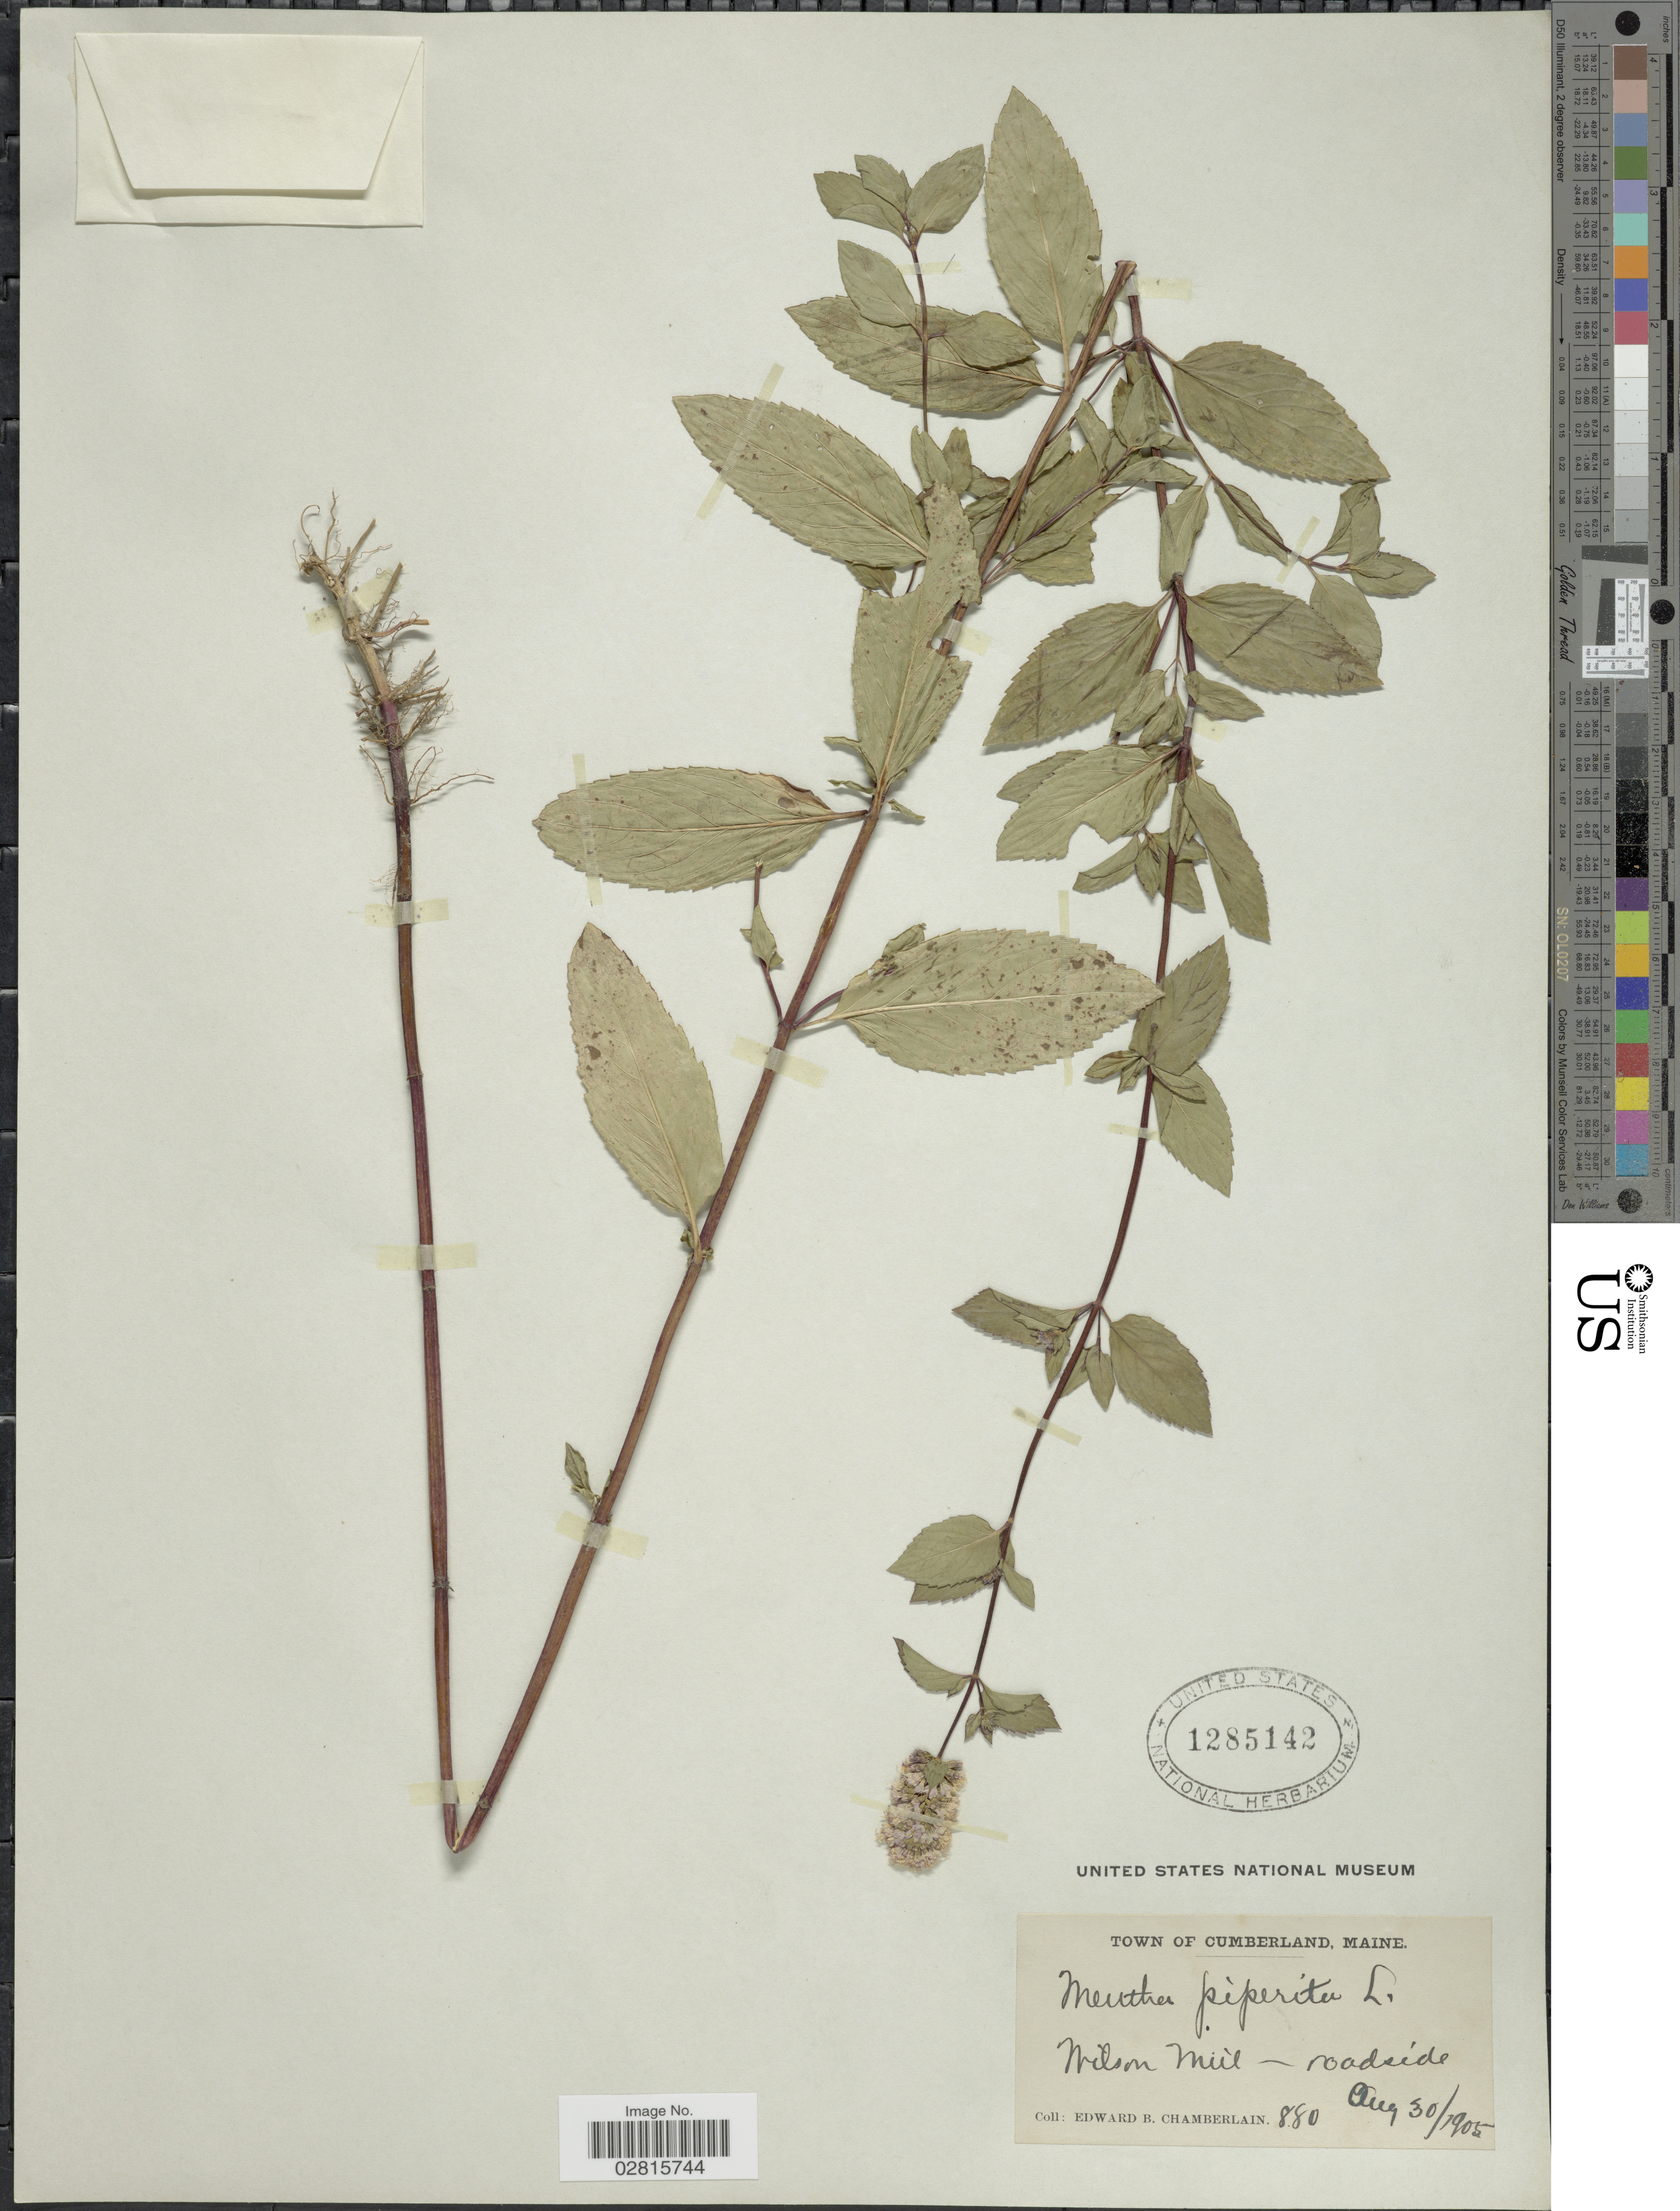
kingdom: Plantae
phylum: Tracheophyta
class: Magnoliopsida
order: Lamiales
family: Lamiaceae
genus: Mentha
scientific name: Mentha x piperita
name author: L.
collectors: E. Chamberlain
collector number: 880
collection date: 1905-08-30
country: United States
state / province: Maine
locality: Town of Cumberland, Wilson Mill-roadside.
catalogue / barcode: US 1285142